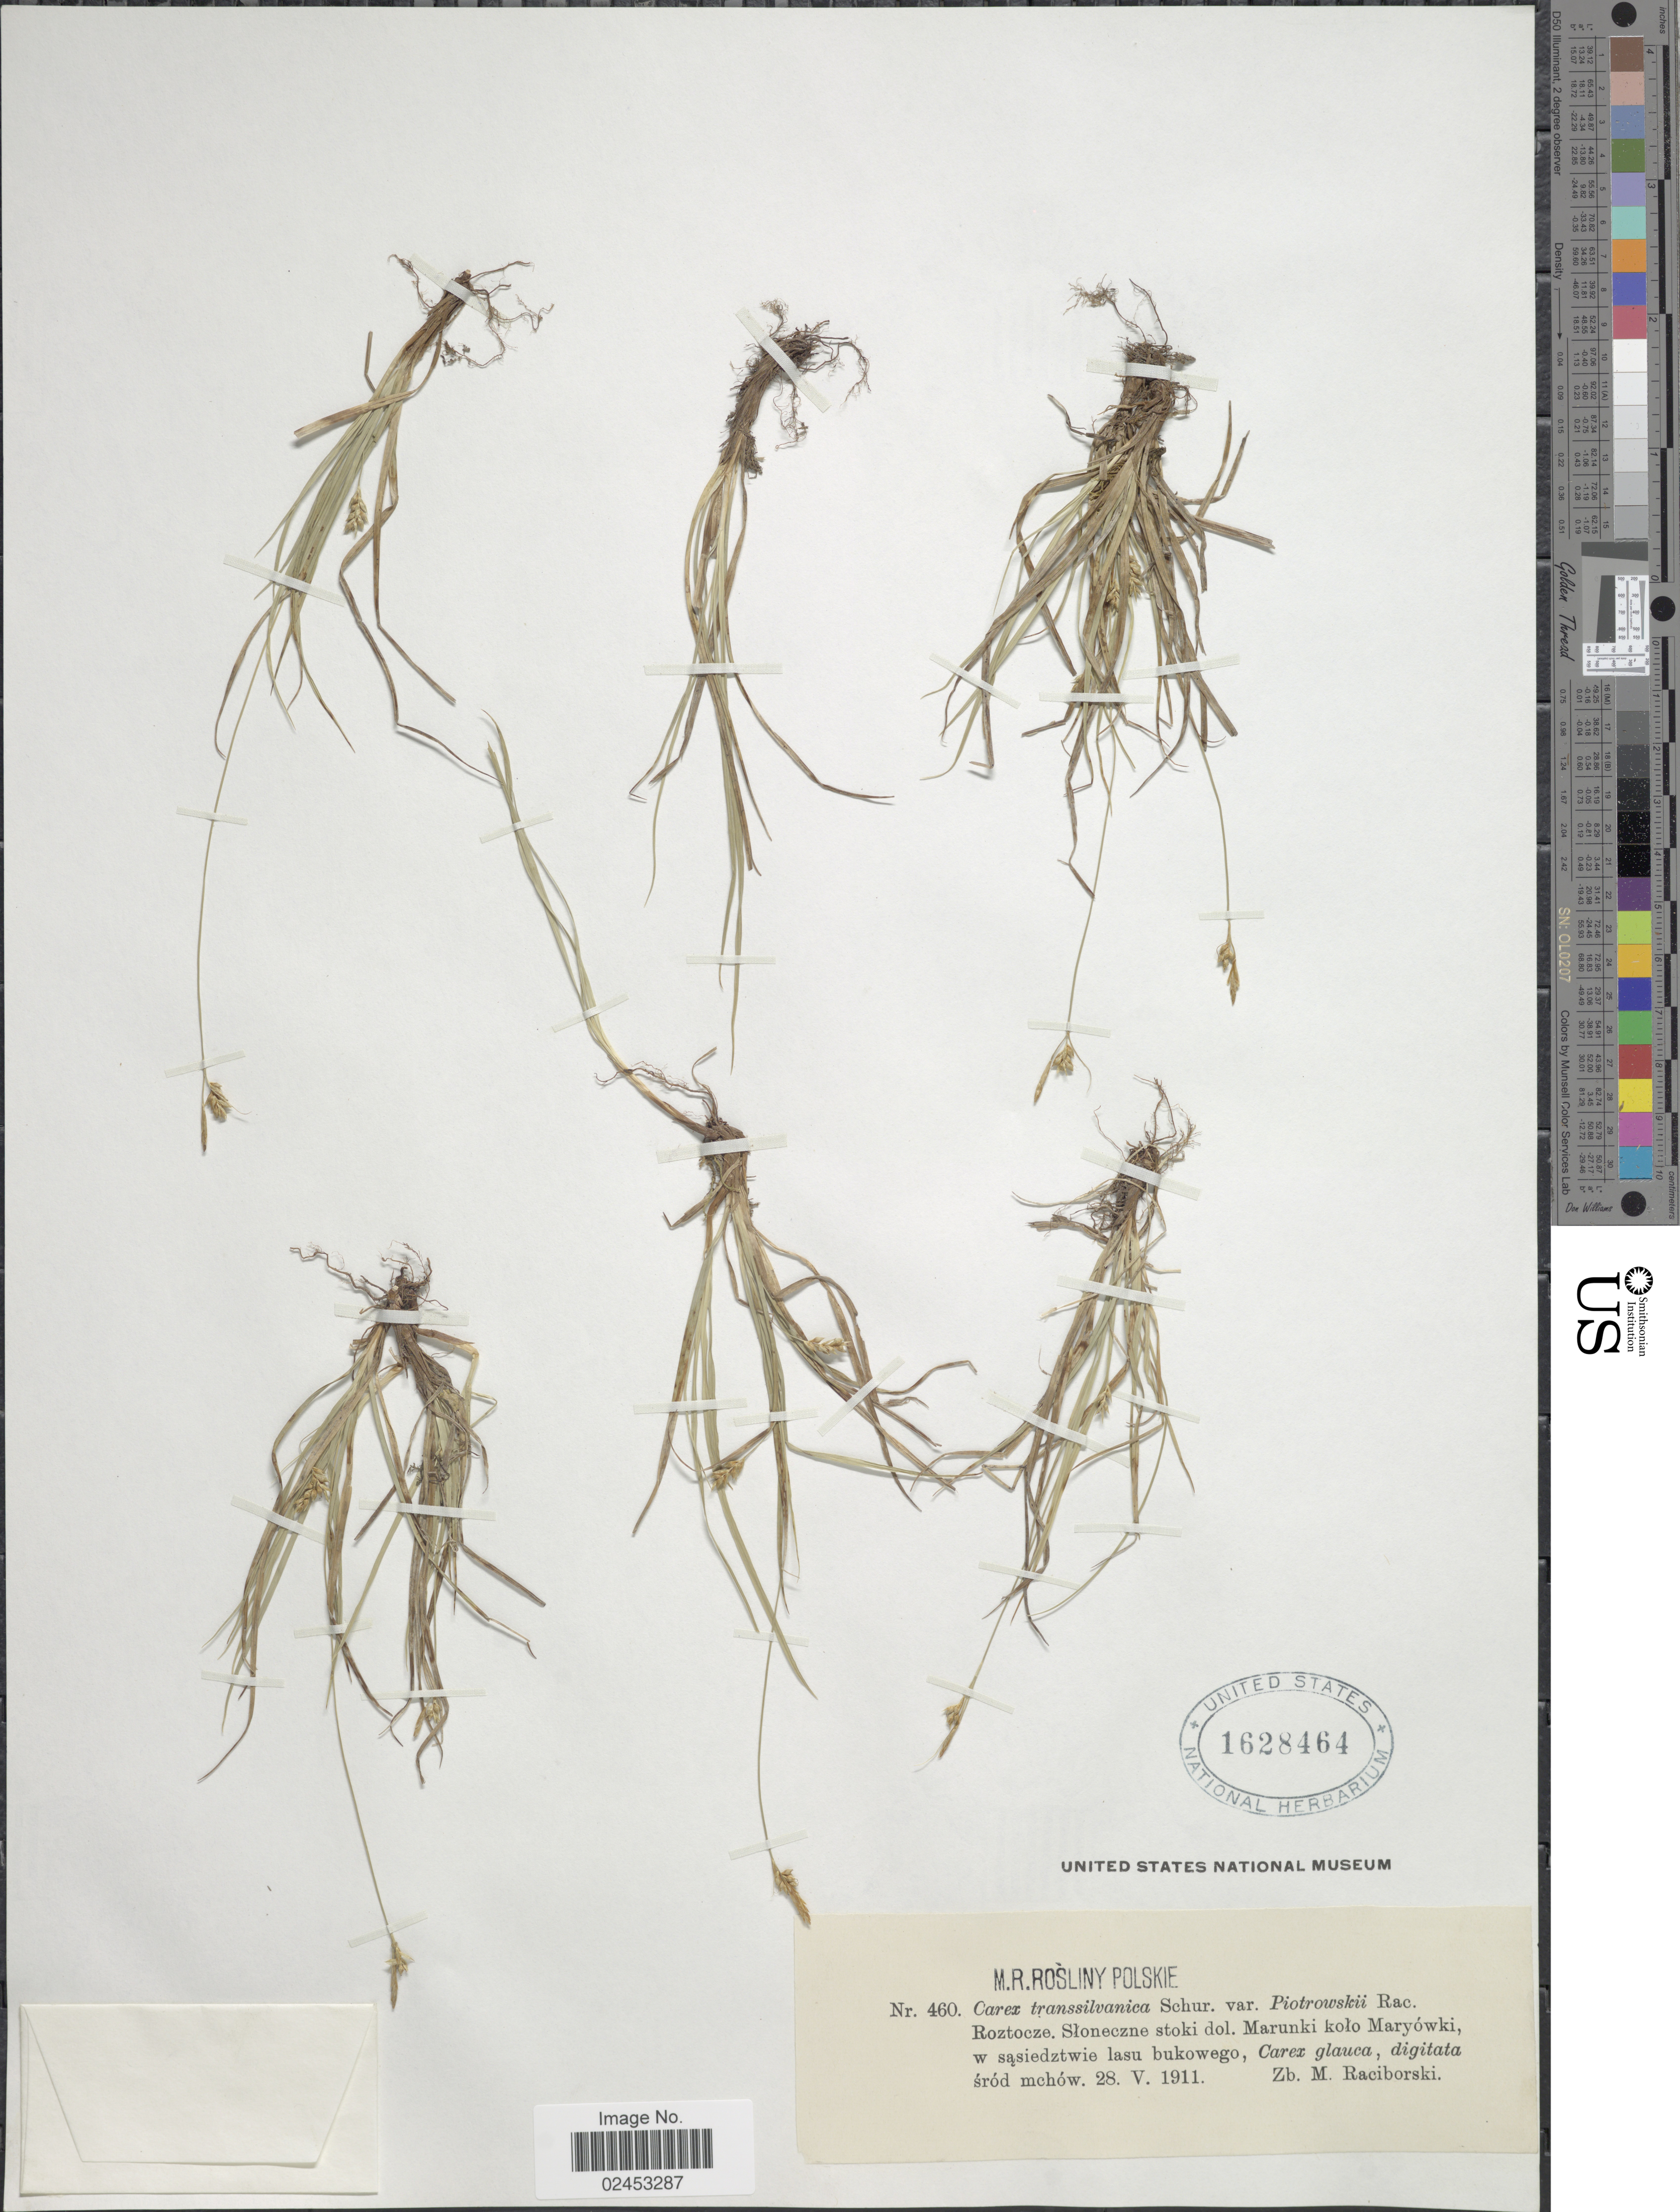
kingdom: Plantae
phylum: Tracheophyta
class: Liliopsida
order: Poales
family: Cyperaceae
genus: Carex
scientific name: Carex transsilvanica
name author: Schur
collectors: Z. Raciborski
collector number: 460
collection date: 1911-05-28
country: Poland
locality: Roztocze, Sloneczne stoki dol., Marunki kolo Maryowki, w sasiedztwie lasu bukowego.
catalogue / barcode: US 1628464